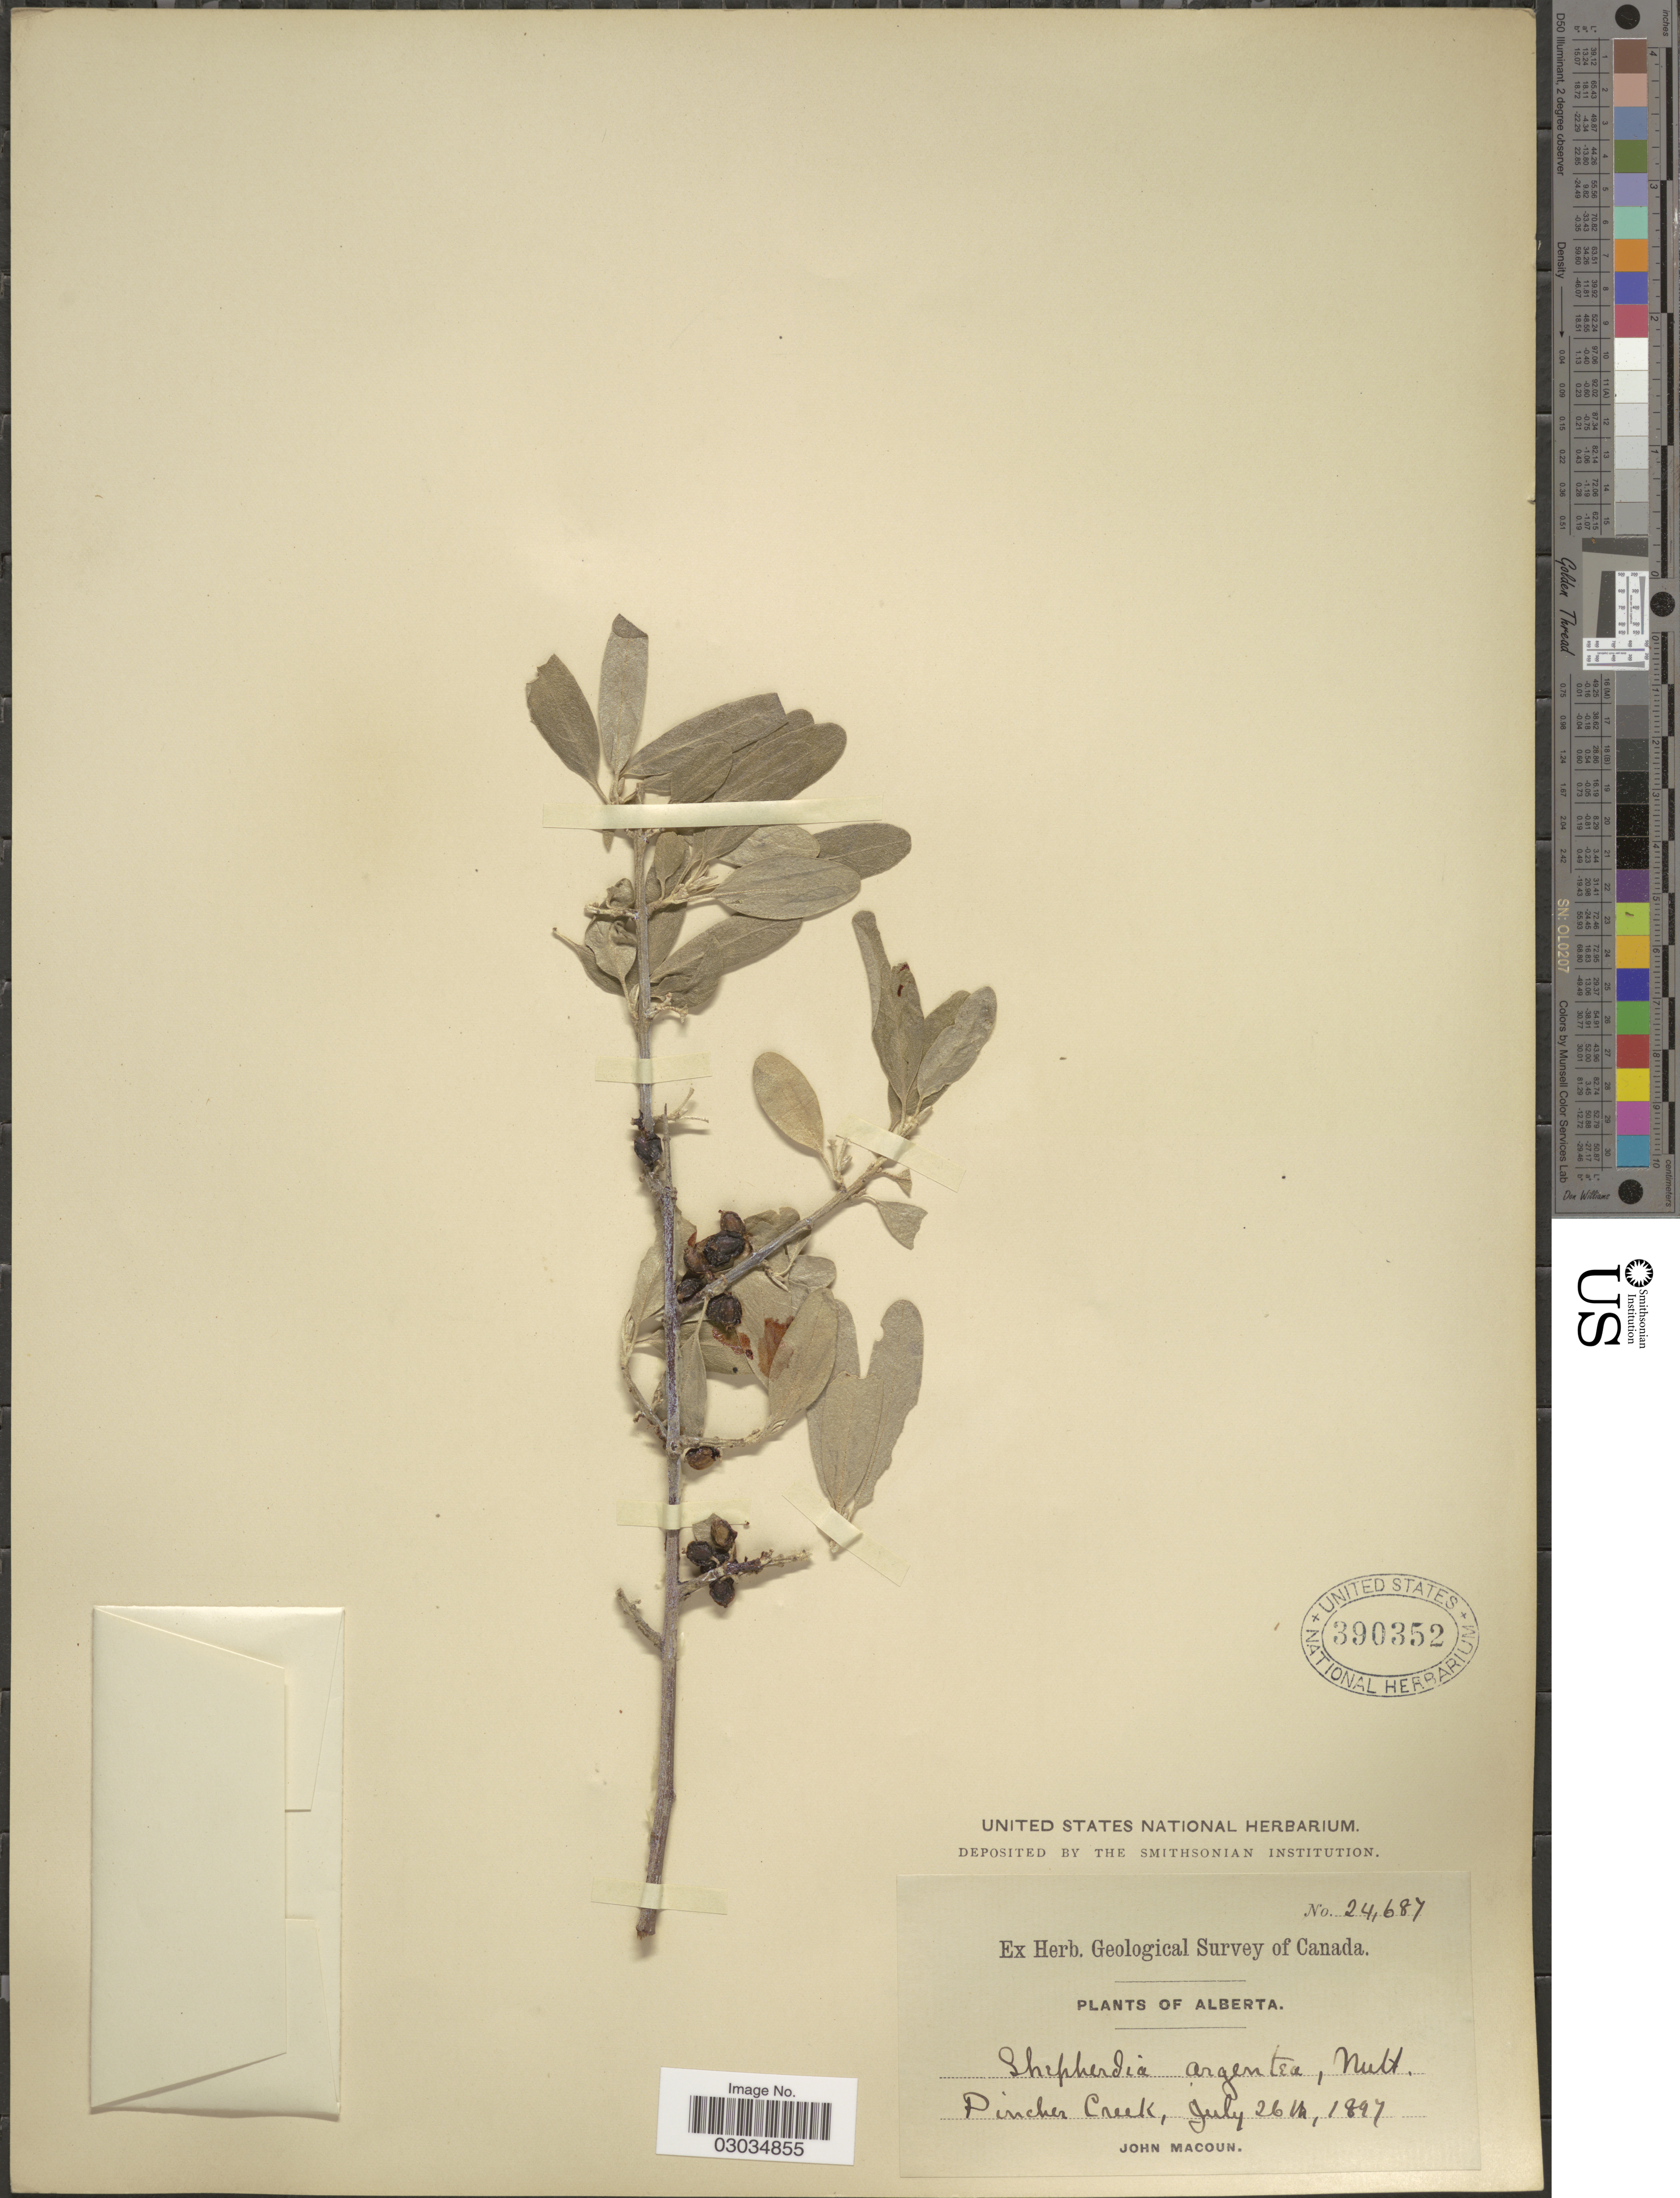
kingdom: Plantae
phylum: Tracheophyta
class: Magnoliopsida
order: Rosales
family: Elaeagnaceae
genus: Shepherdia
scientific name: Shepherdia argentea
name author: (Pursh) Nutt.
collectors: J. Macoun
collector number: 24687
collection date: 1897-07-26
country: Canada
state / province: Alberta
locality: Pincher Creek.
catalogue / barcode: US 390352